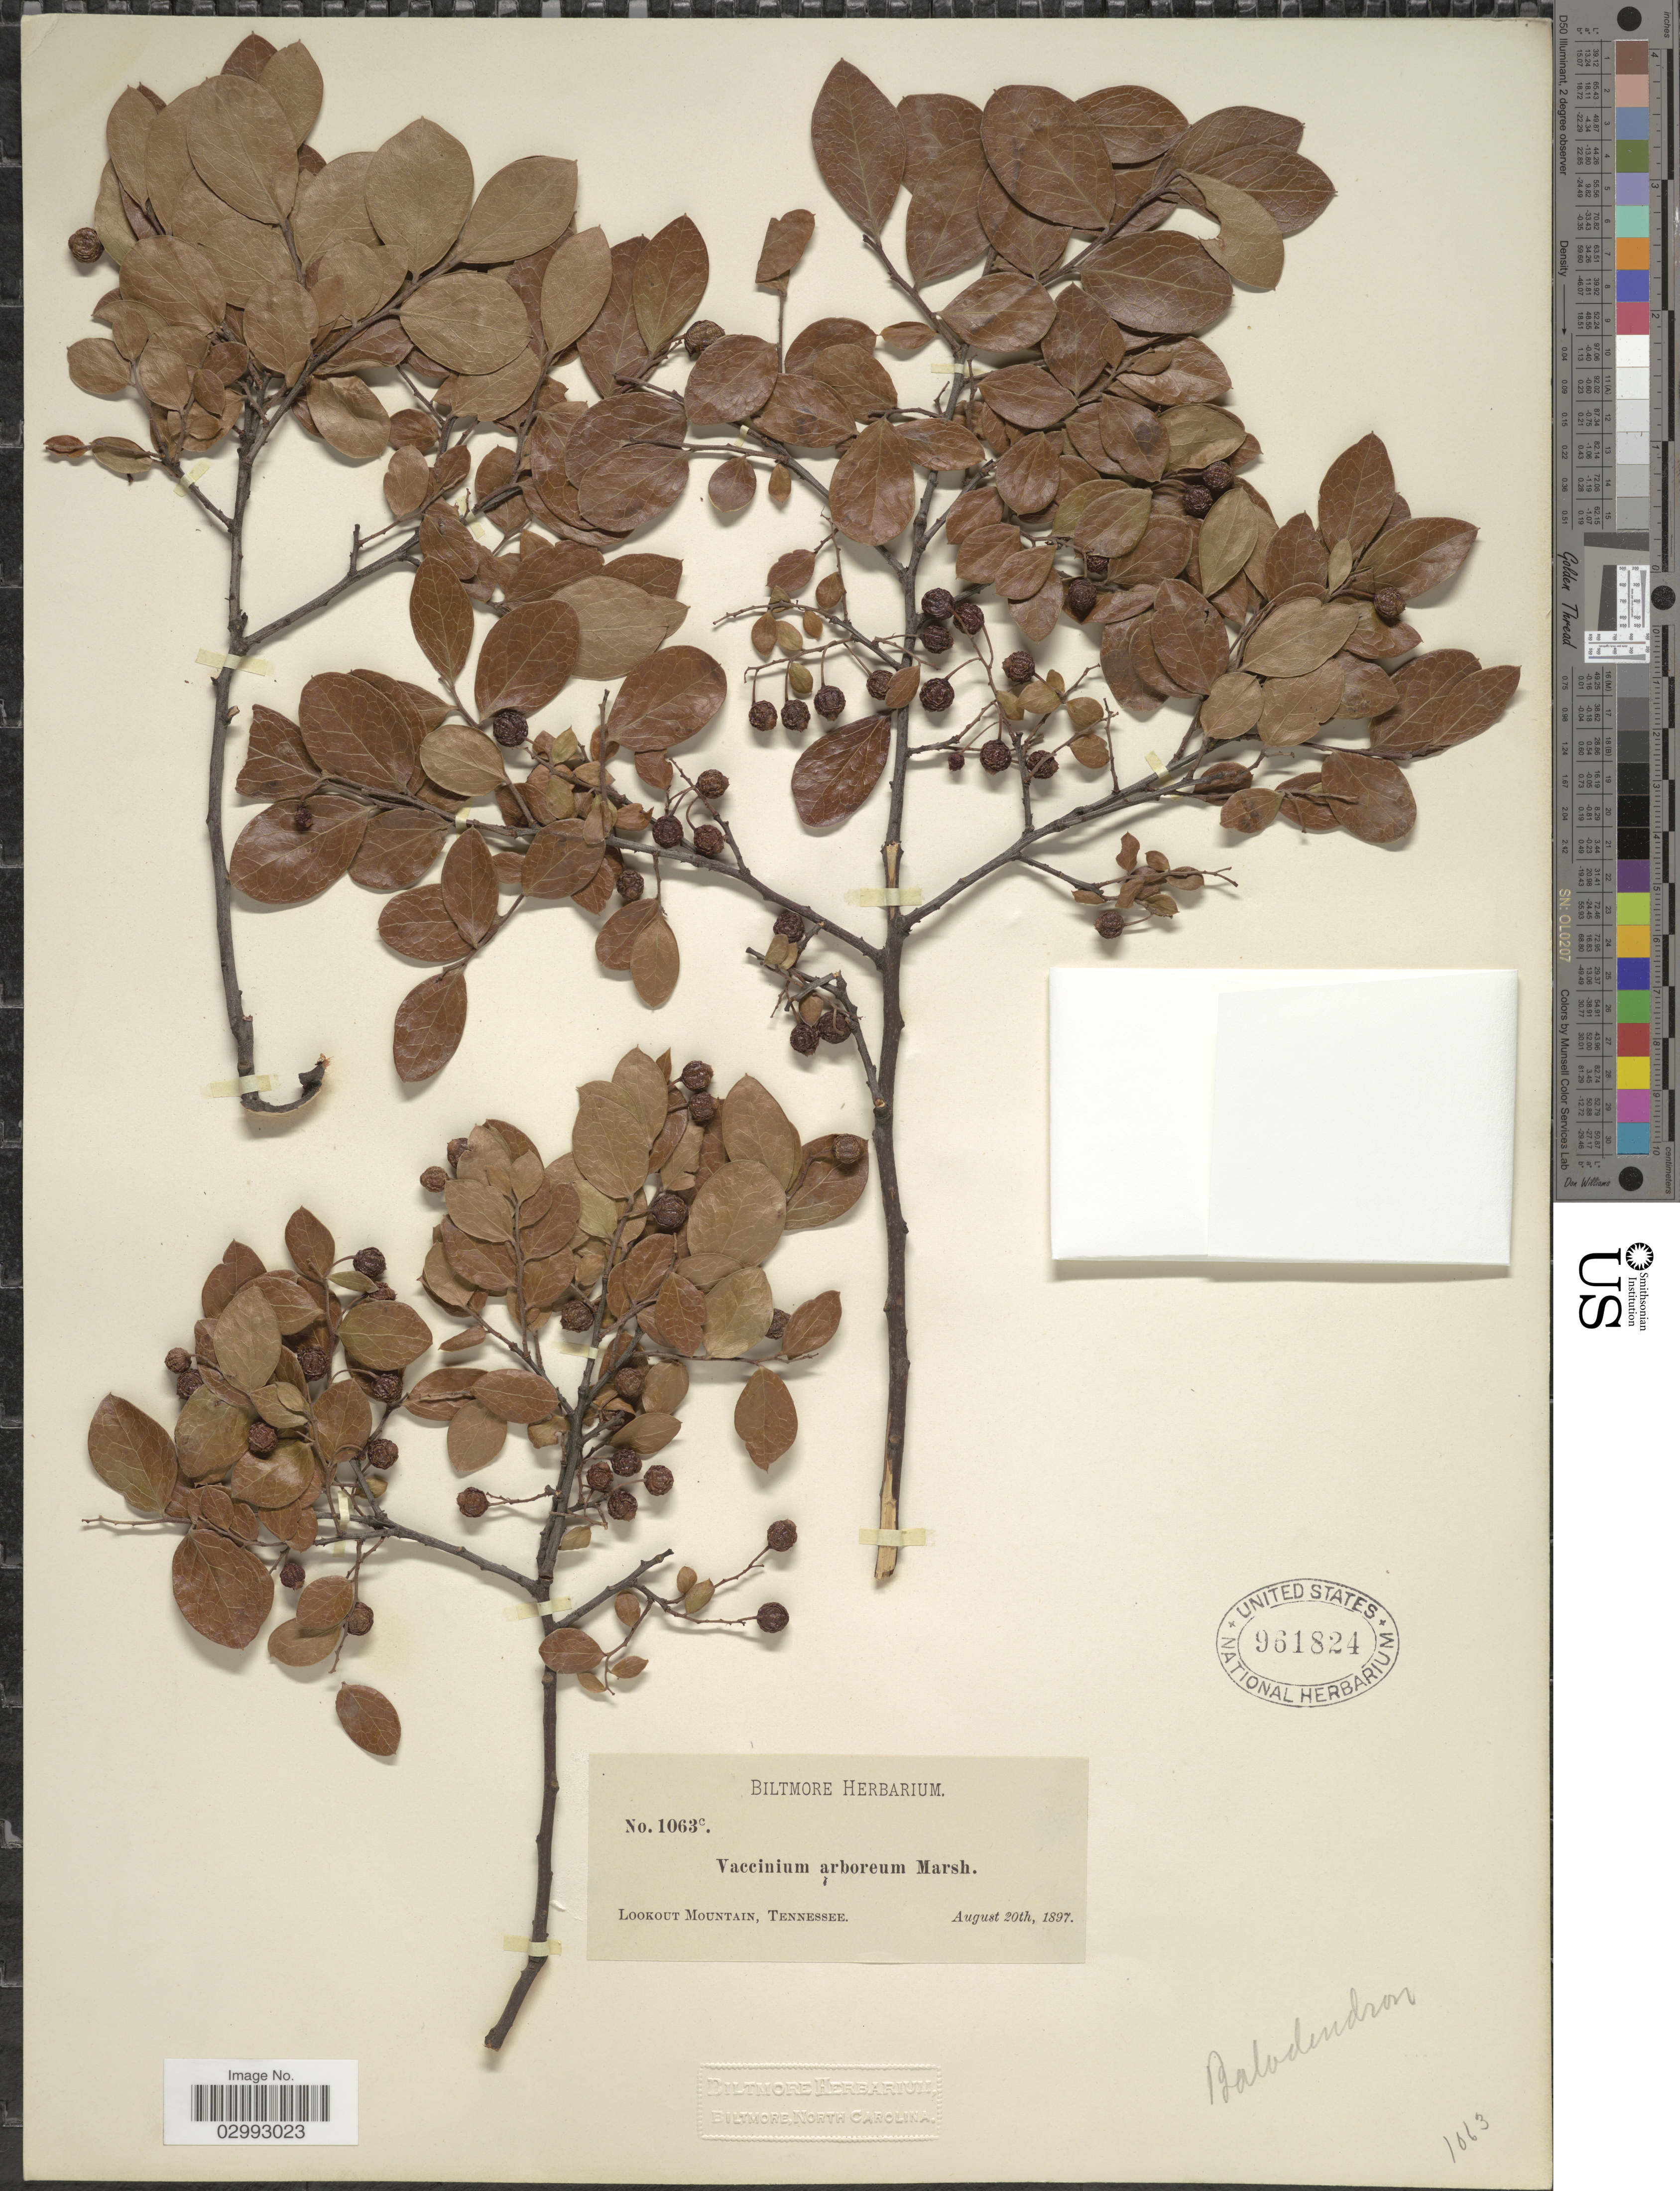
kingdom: Plantae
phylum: Tracheophyta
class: Magnoliopsida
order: Ericales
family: Ericaceae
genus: Batodendron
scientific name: Batodendron arboreum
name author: Nutt.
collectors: ex herb. Biltmore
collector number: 1063c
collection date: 1897-08-20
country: United States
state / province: Tennessee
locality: Lookout Mountain.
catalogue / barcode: US 961824